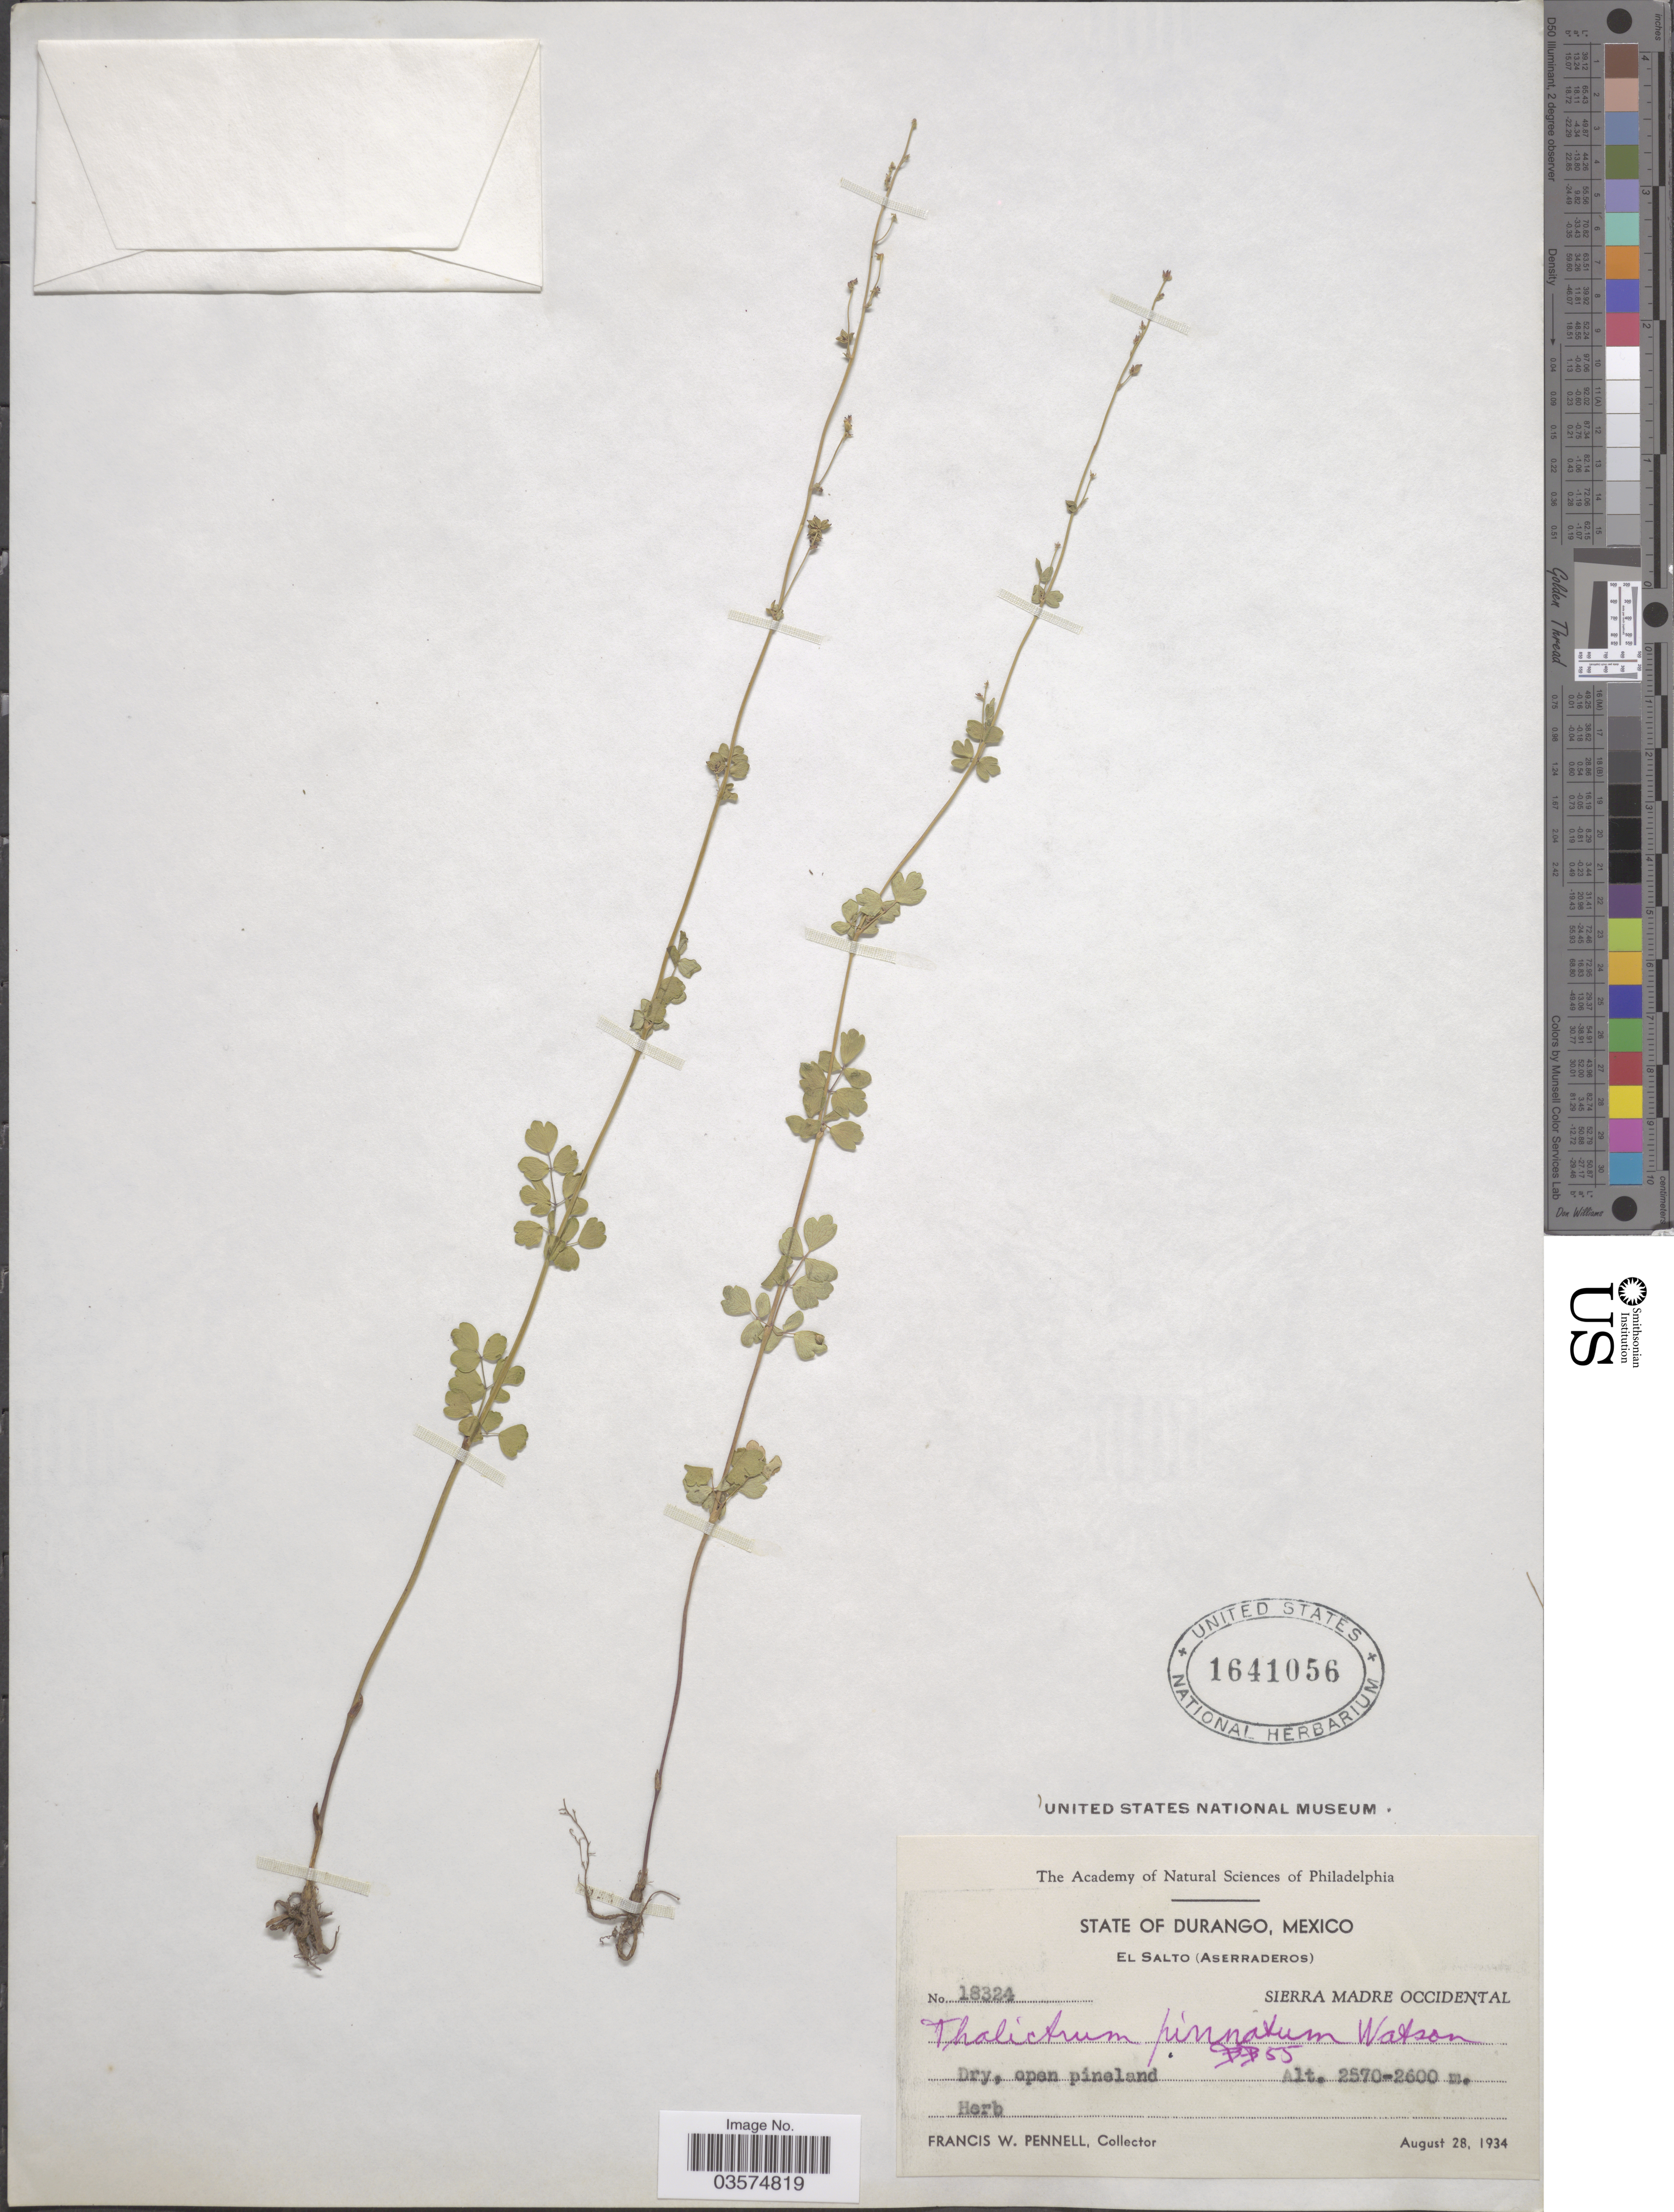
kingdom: Plantae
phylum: Tracheophyta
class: Magnoliopsida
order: Ranunculales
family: Ranunculaceae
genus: Thalictrum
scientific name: Thalictrum pinnatum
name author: S. Watson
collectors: F. W. Pennell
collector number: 18324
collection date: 1934-08-28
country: Mexico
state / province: Durango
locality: El Salto (Aserraderos). Sierra Madre Occidental.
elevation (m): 2570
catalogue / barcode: US 1641056